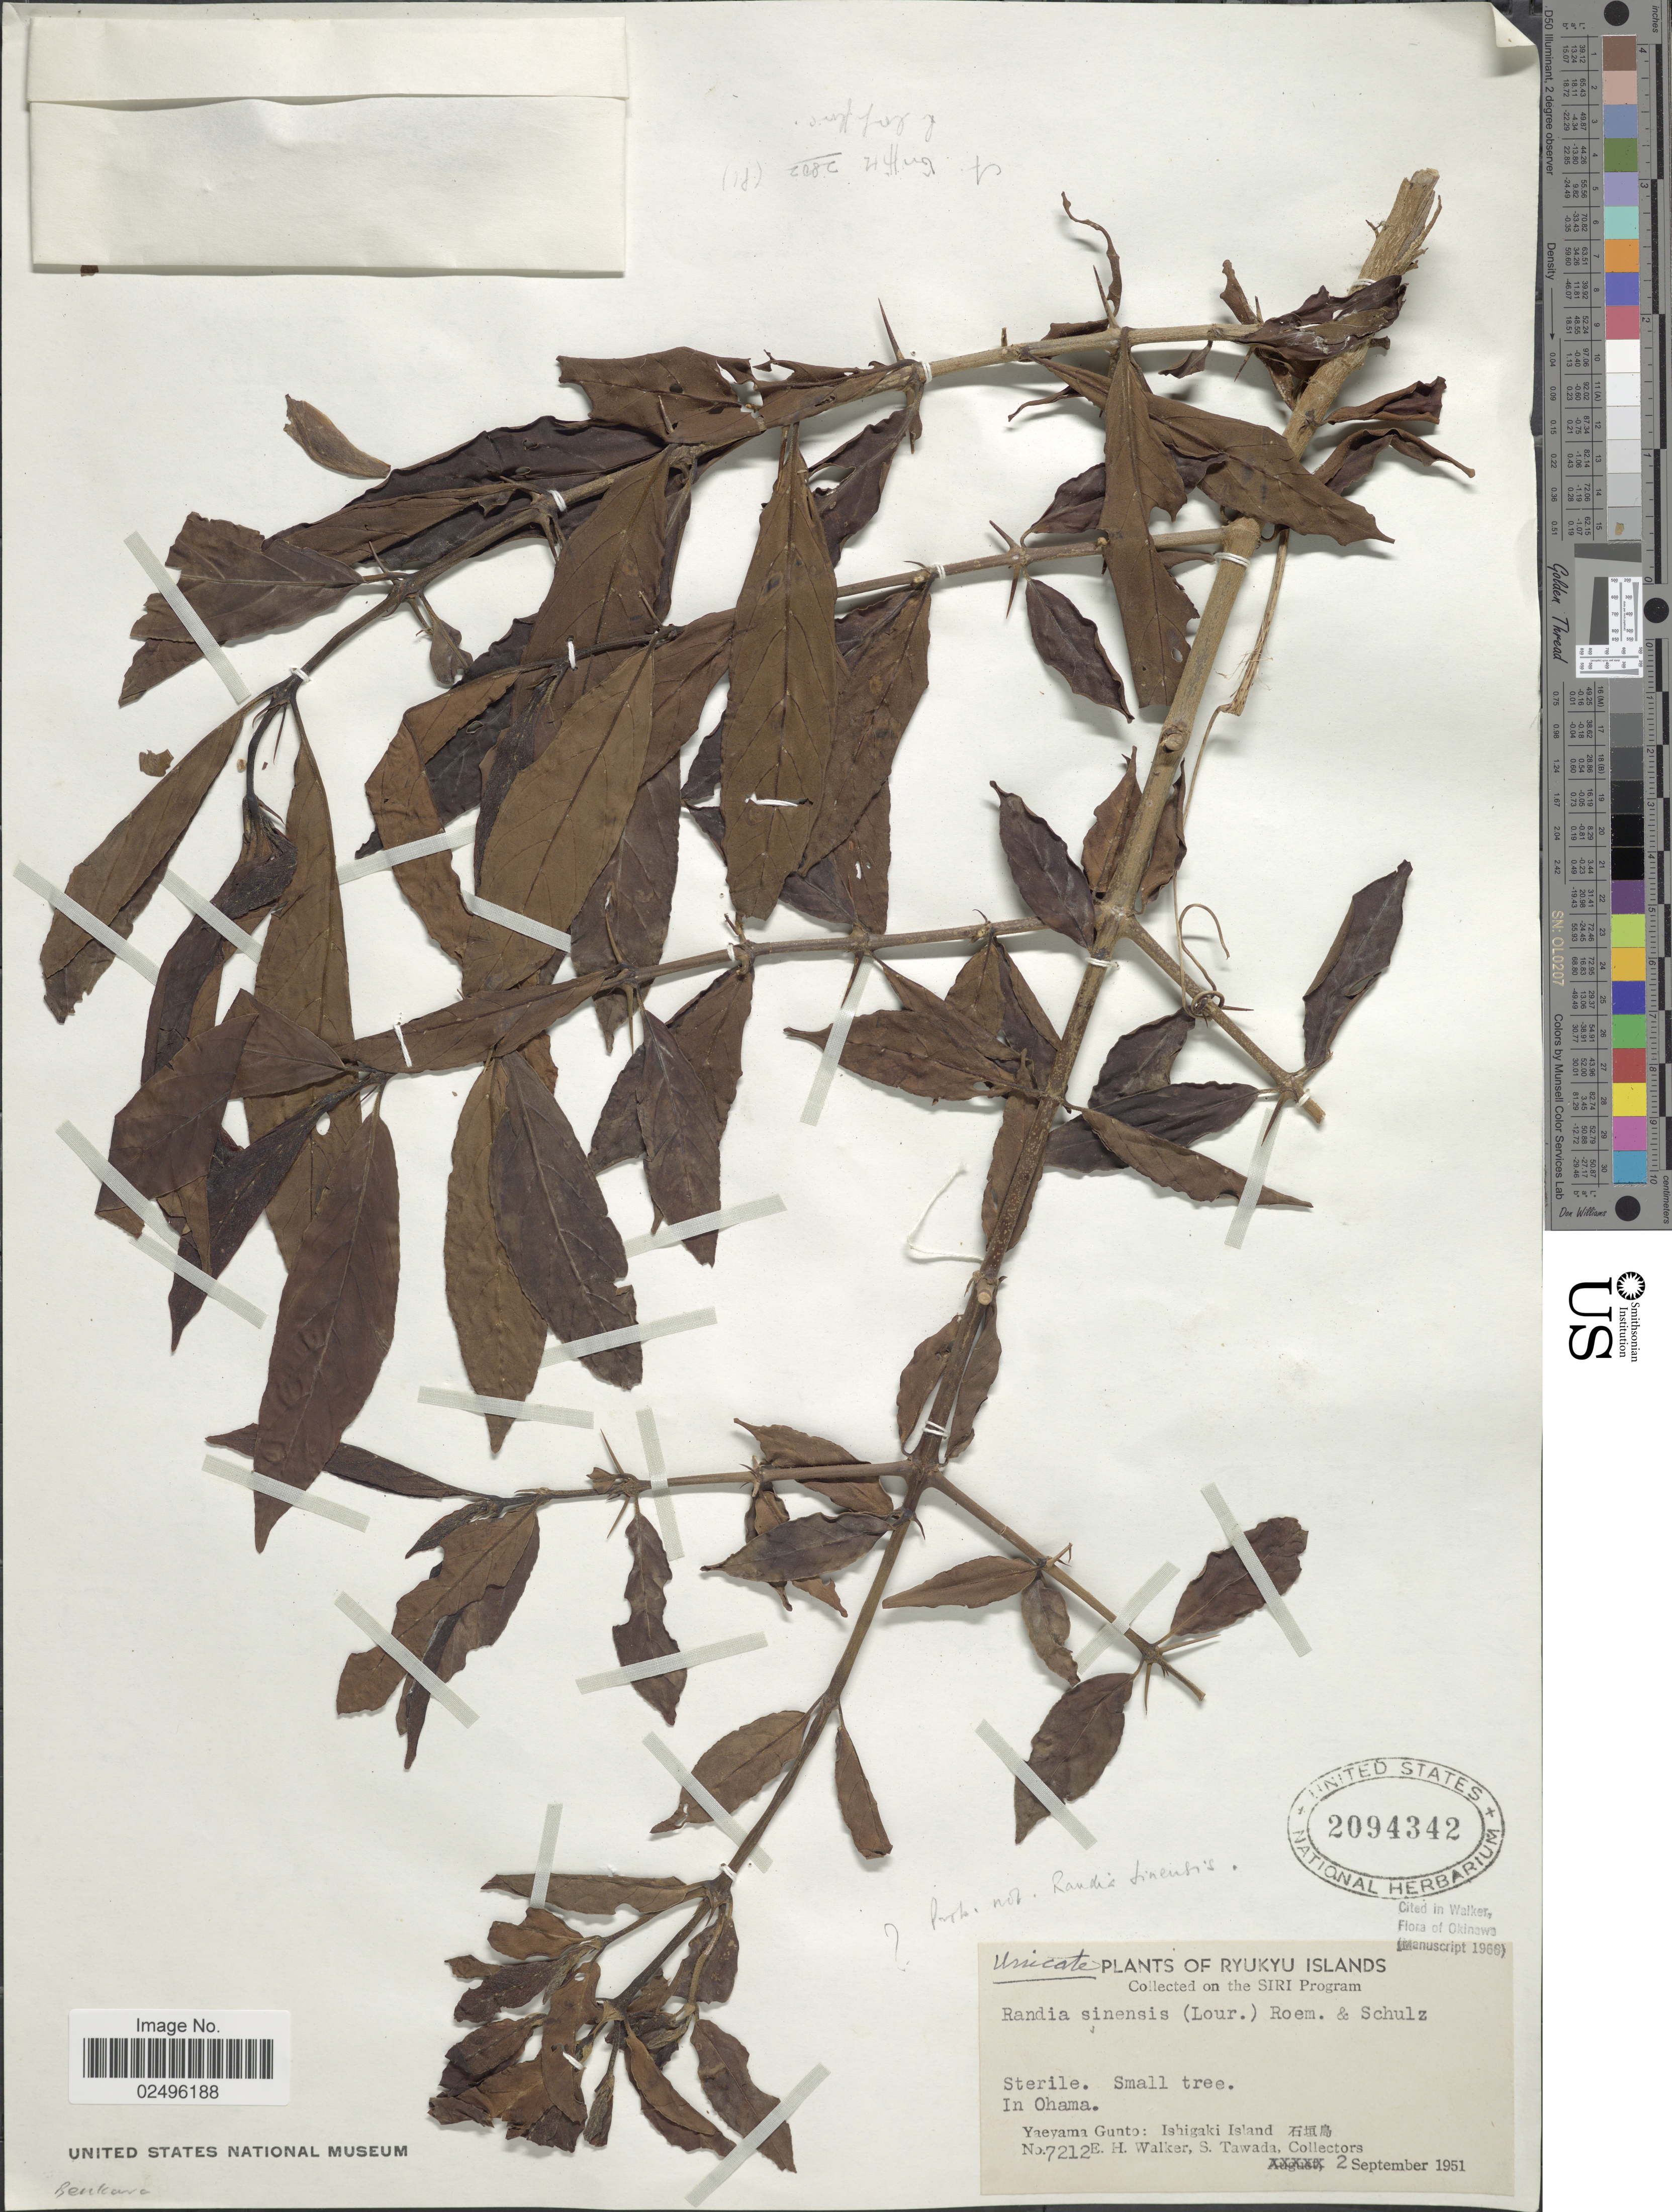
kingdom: Plantae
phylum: Tracheophyta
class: Magnoliopsida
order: Gentianales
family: Rubiaceae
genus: Fagerlindia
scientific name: Fagerlindia sp.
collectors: E. H. Walker & S. Tawada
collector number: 7212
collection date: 1951-09-02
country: Japan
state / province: Okinawa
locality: Ryukyu Islands. In Ohama, Yaeyama Gunto: Ishigaki Island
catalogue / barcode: US 2094342